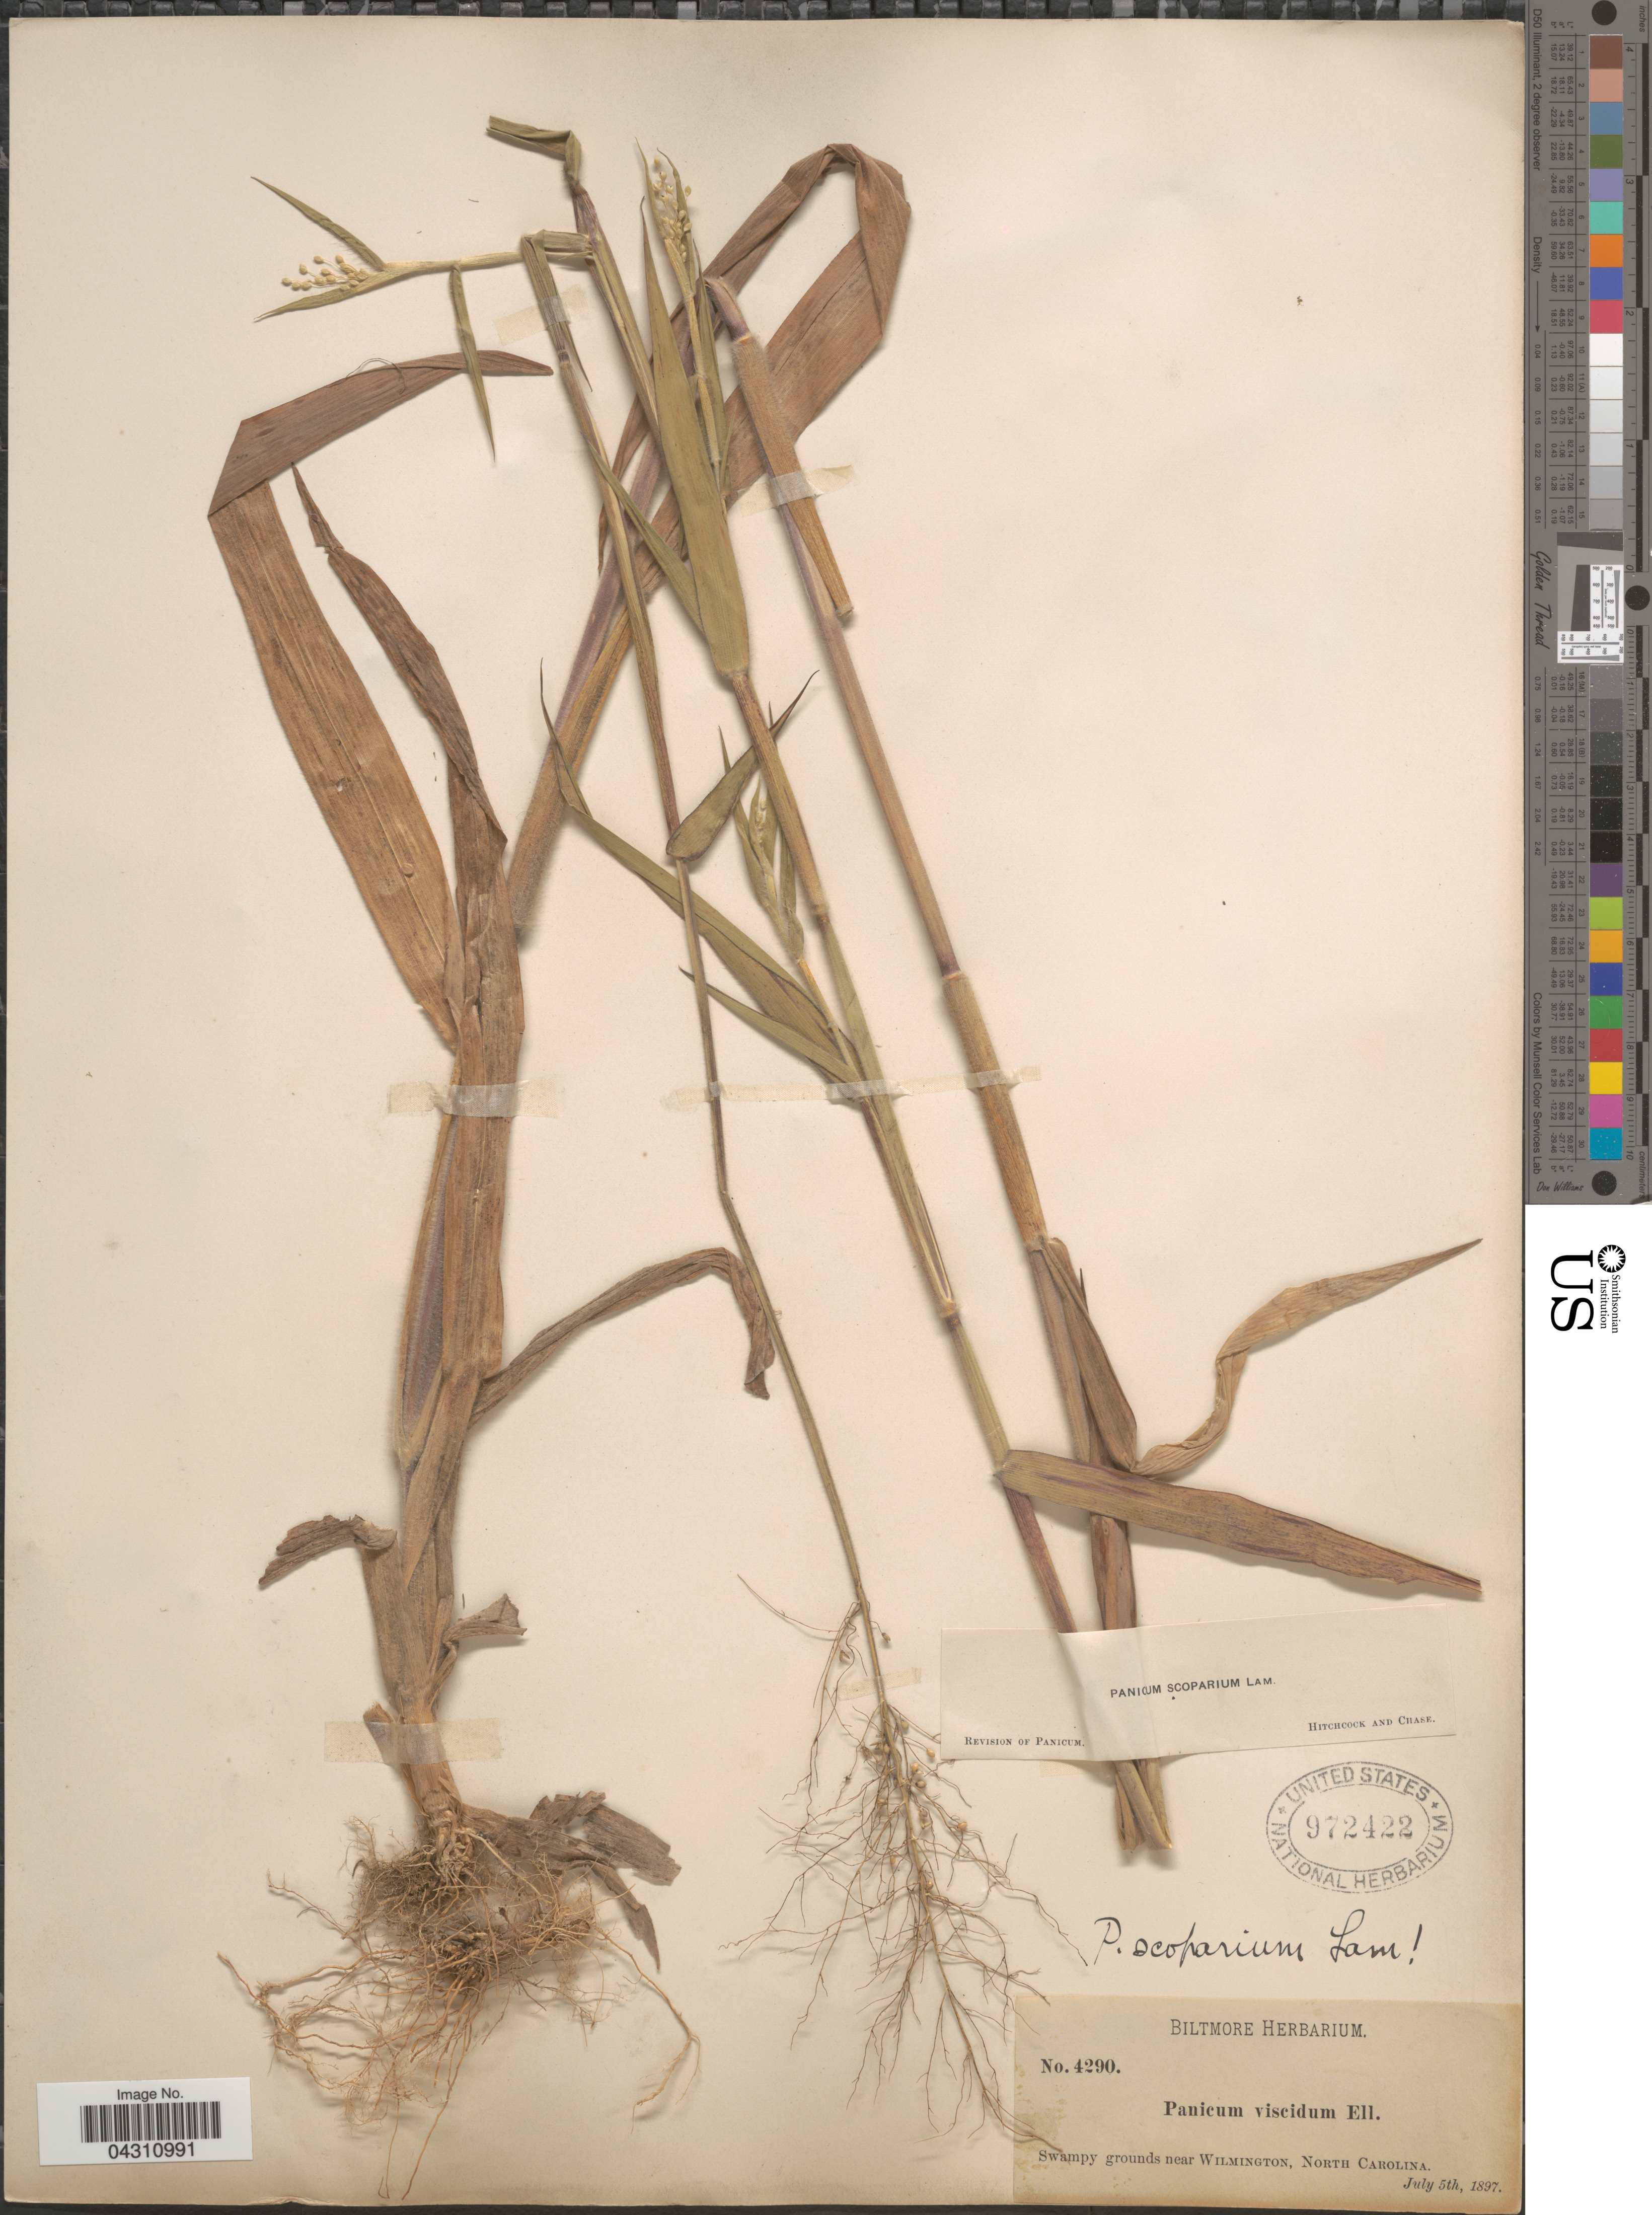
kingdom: Plantae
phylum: Tracheophyta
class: Liliopsida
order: Poales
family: Poaceae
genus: Dichanthelium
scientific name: Dichanthelium scoparium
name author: (Lam.) Gould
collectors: ex herb. Biltmore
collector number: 4290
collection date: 1897-07-05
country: United States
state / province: North Carolina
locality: Swampy grounds near Wilmington.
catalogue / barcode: US 972422